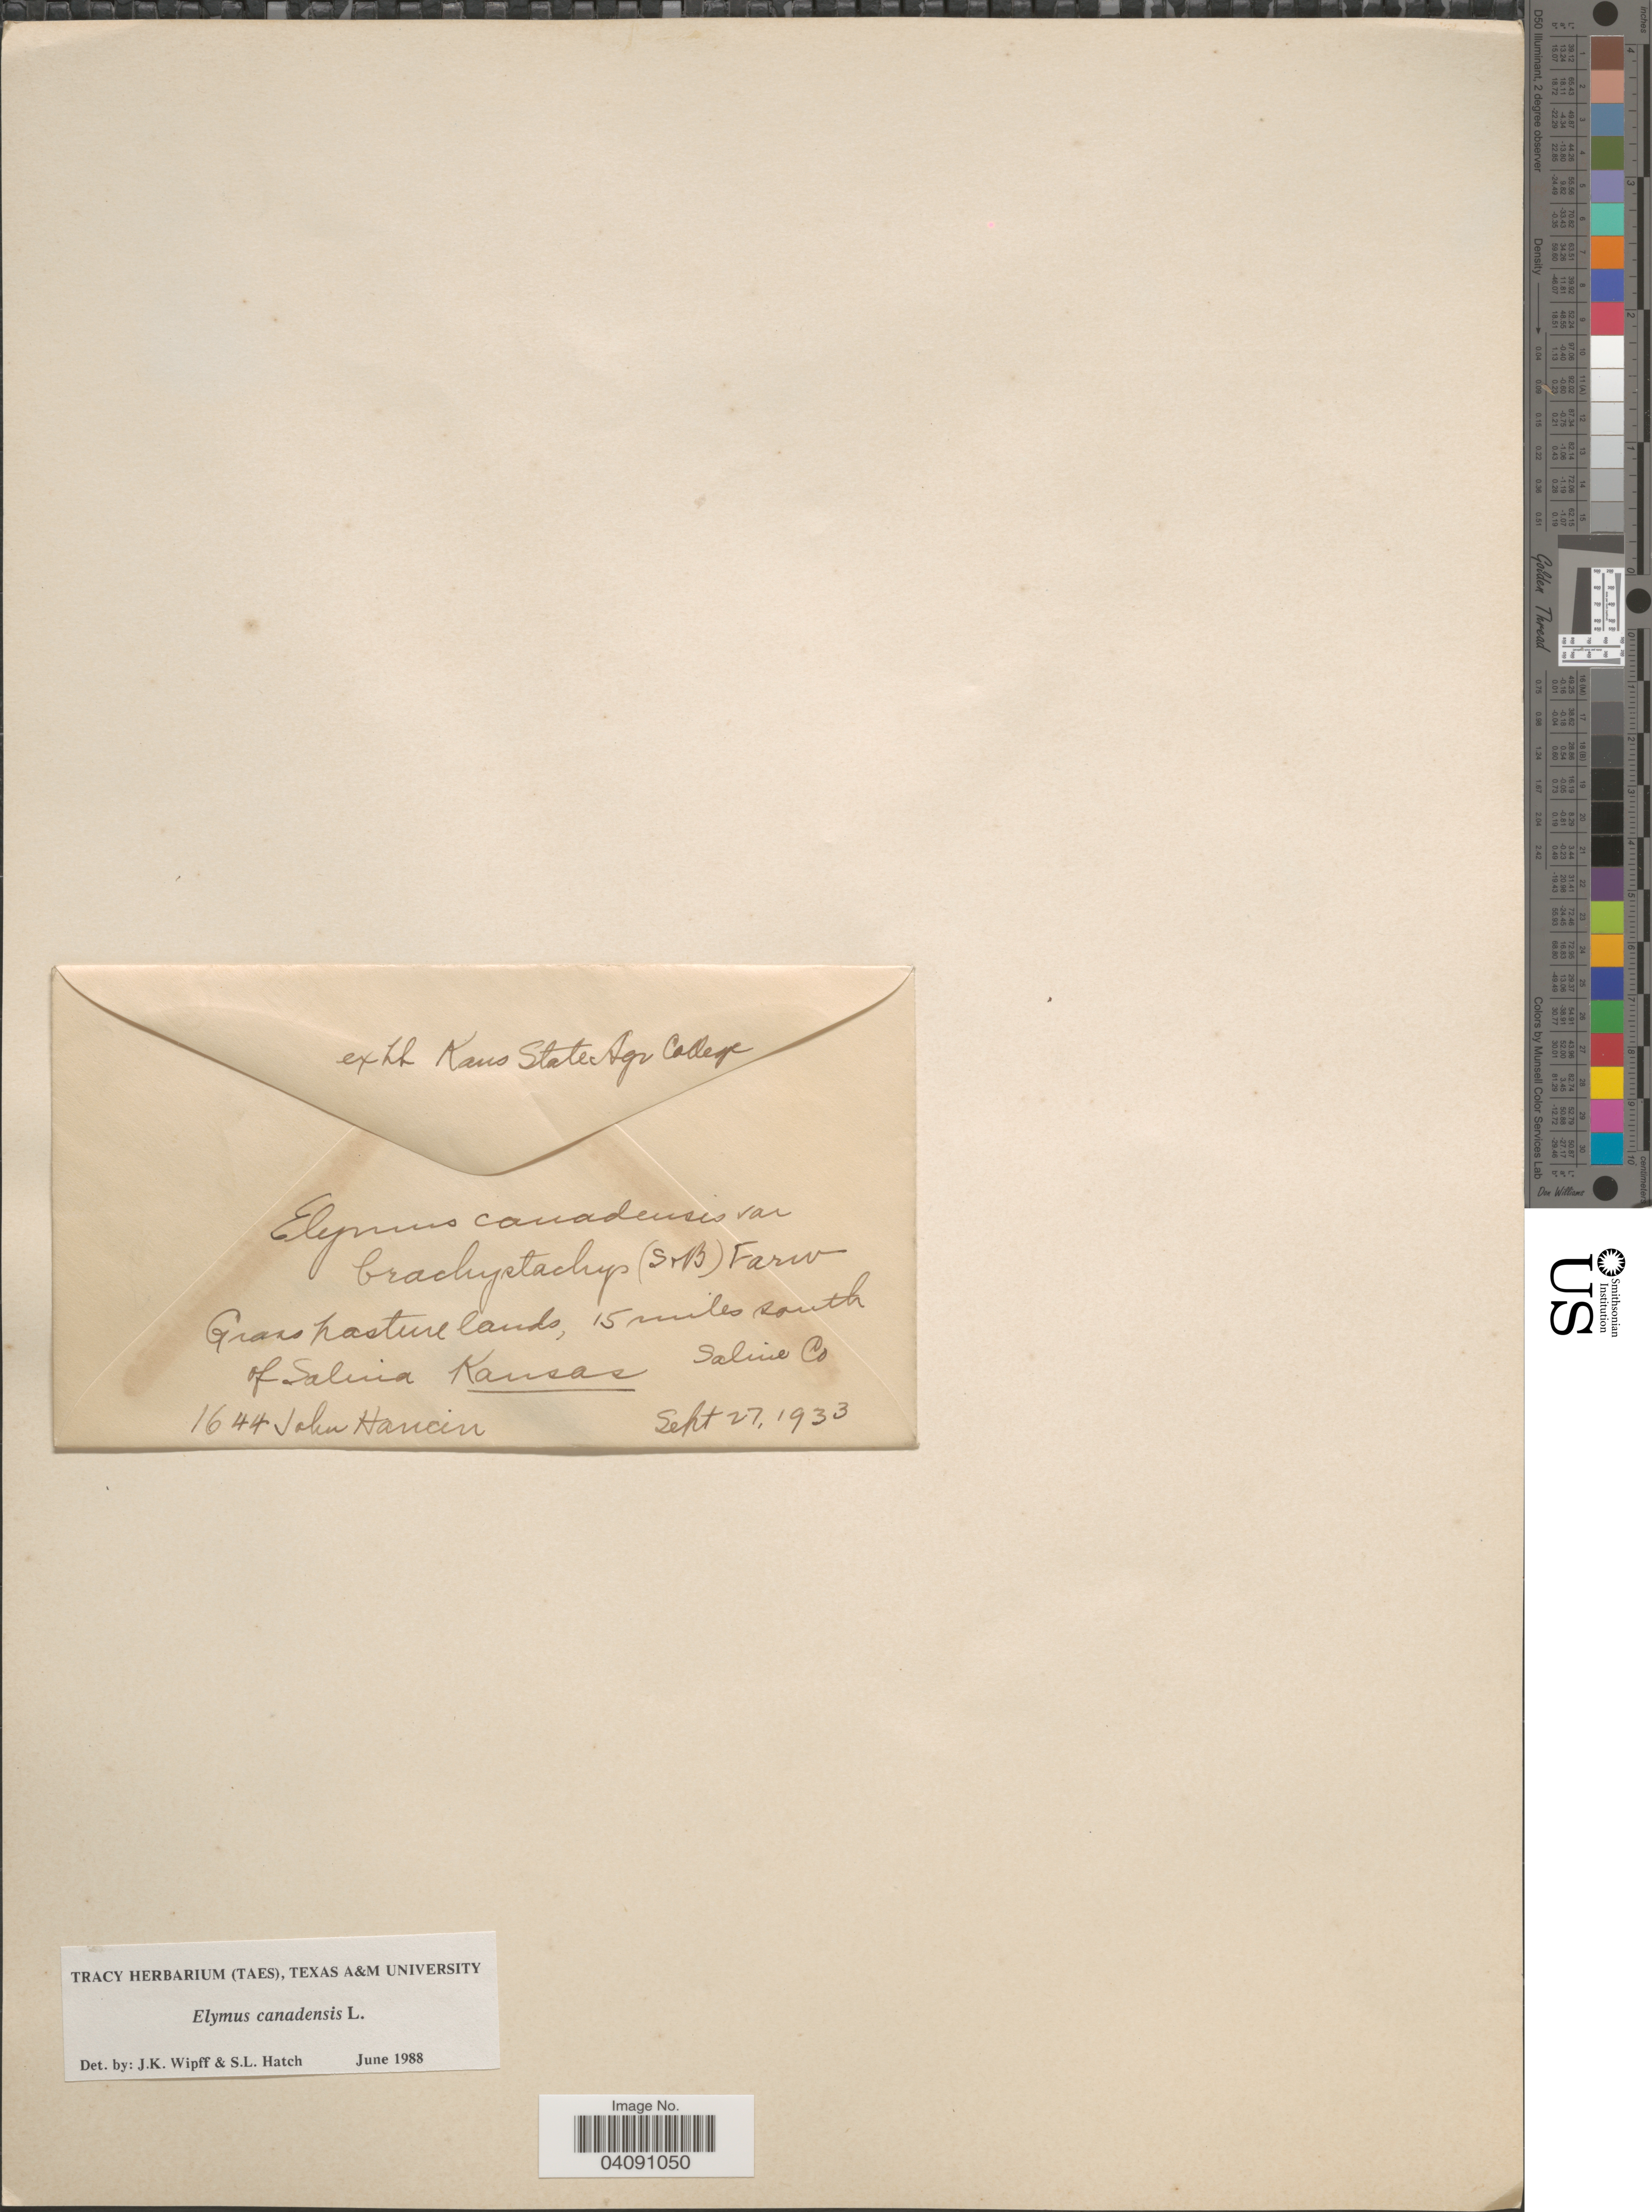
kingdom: Plantae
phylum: Tracheophyta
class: Liliopsida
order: Poales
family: Poaceae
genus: Elymus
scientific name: Elymus canadensis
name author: L.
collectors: J. Hancin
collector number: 1644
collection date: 1933-09-27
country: United States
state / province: Kansas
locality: Grass pasture lands, 15 miles south of Salina. Saline Co.